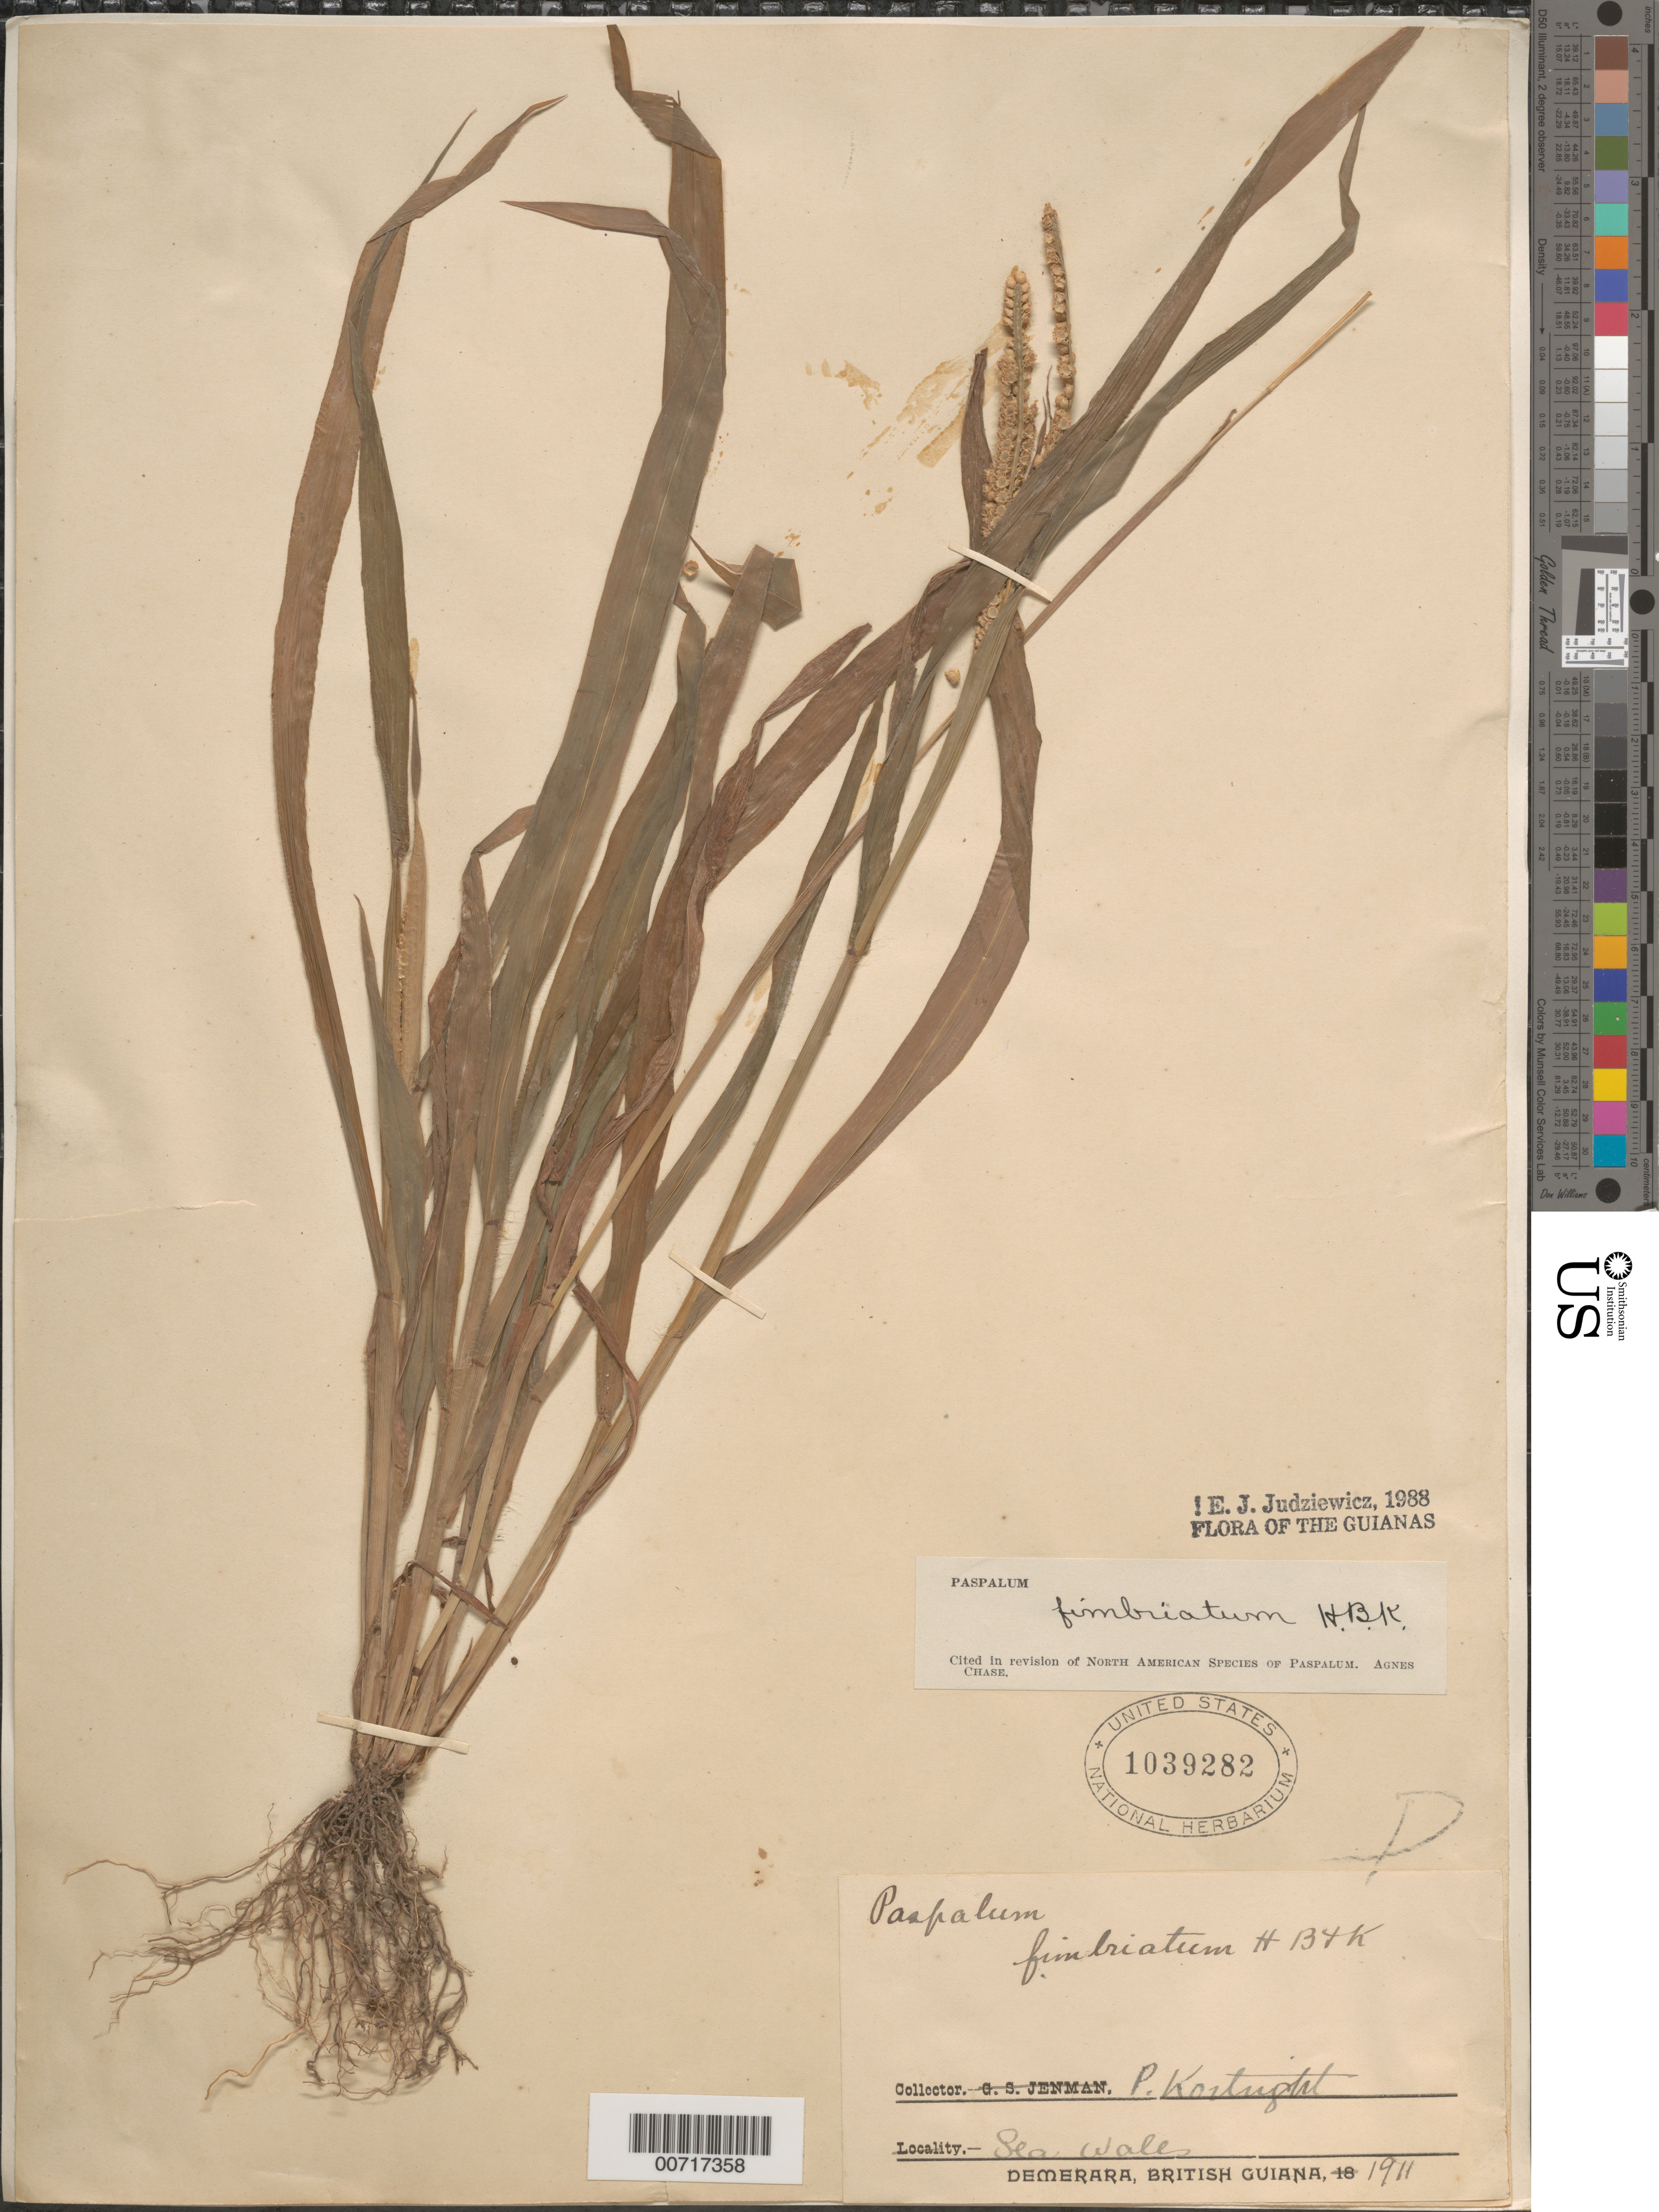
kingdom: Plantae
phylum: Tracheophyta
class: Liliopsida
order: Poales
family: Poaceae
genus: Paspalum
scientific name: Paspalum fimbriatum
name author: Kunth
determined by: Judziewicz, E. J.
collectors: P. Kortright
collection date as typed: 1911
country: Guyana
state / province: Demerara-Mahaica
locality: Demerara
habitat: Sea walls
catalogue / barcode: US 1039282